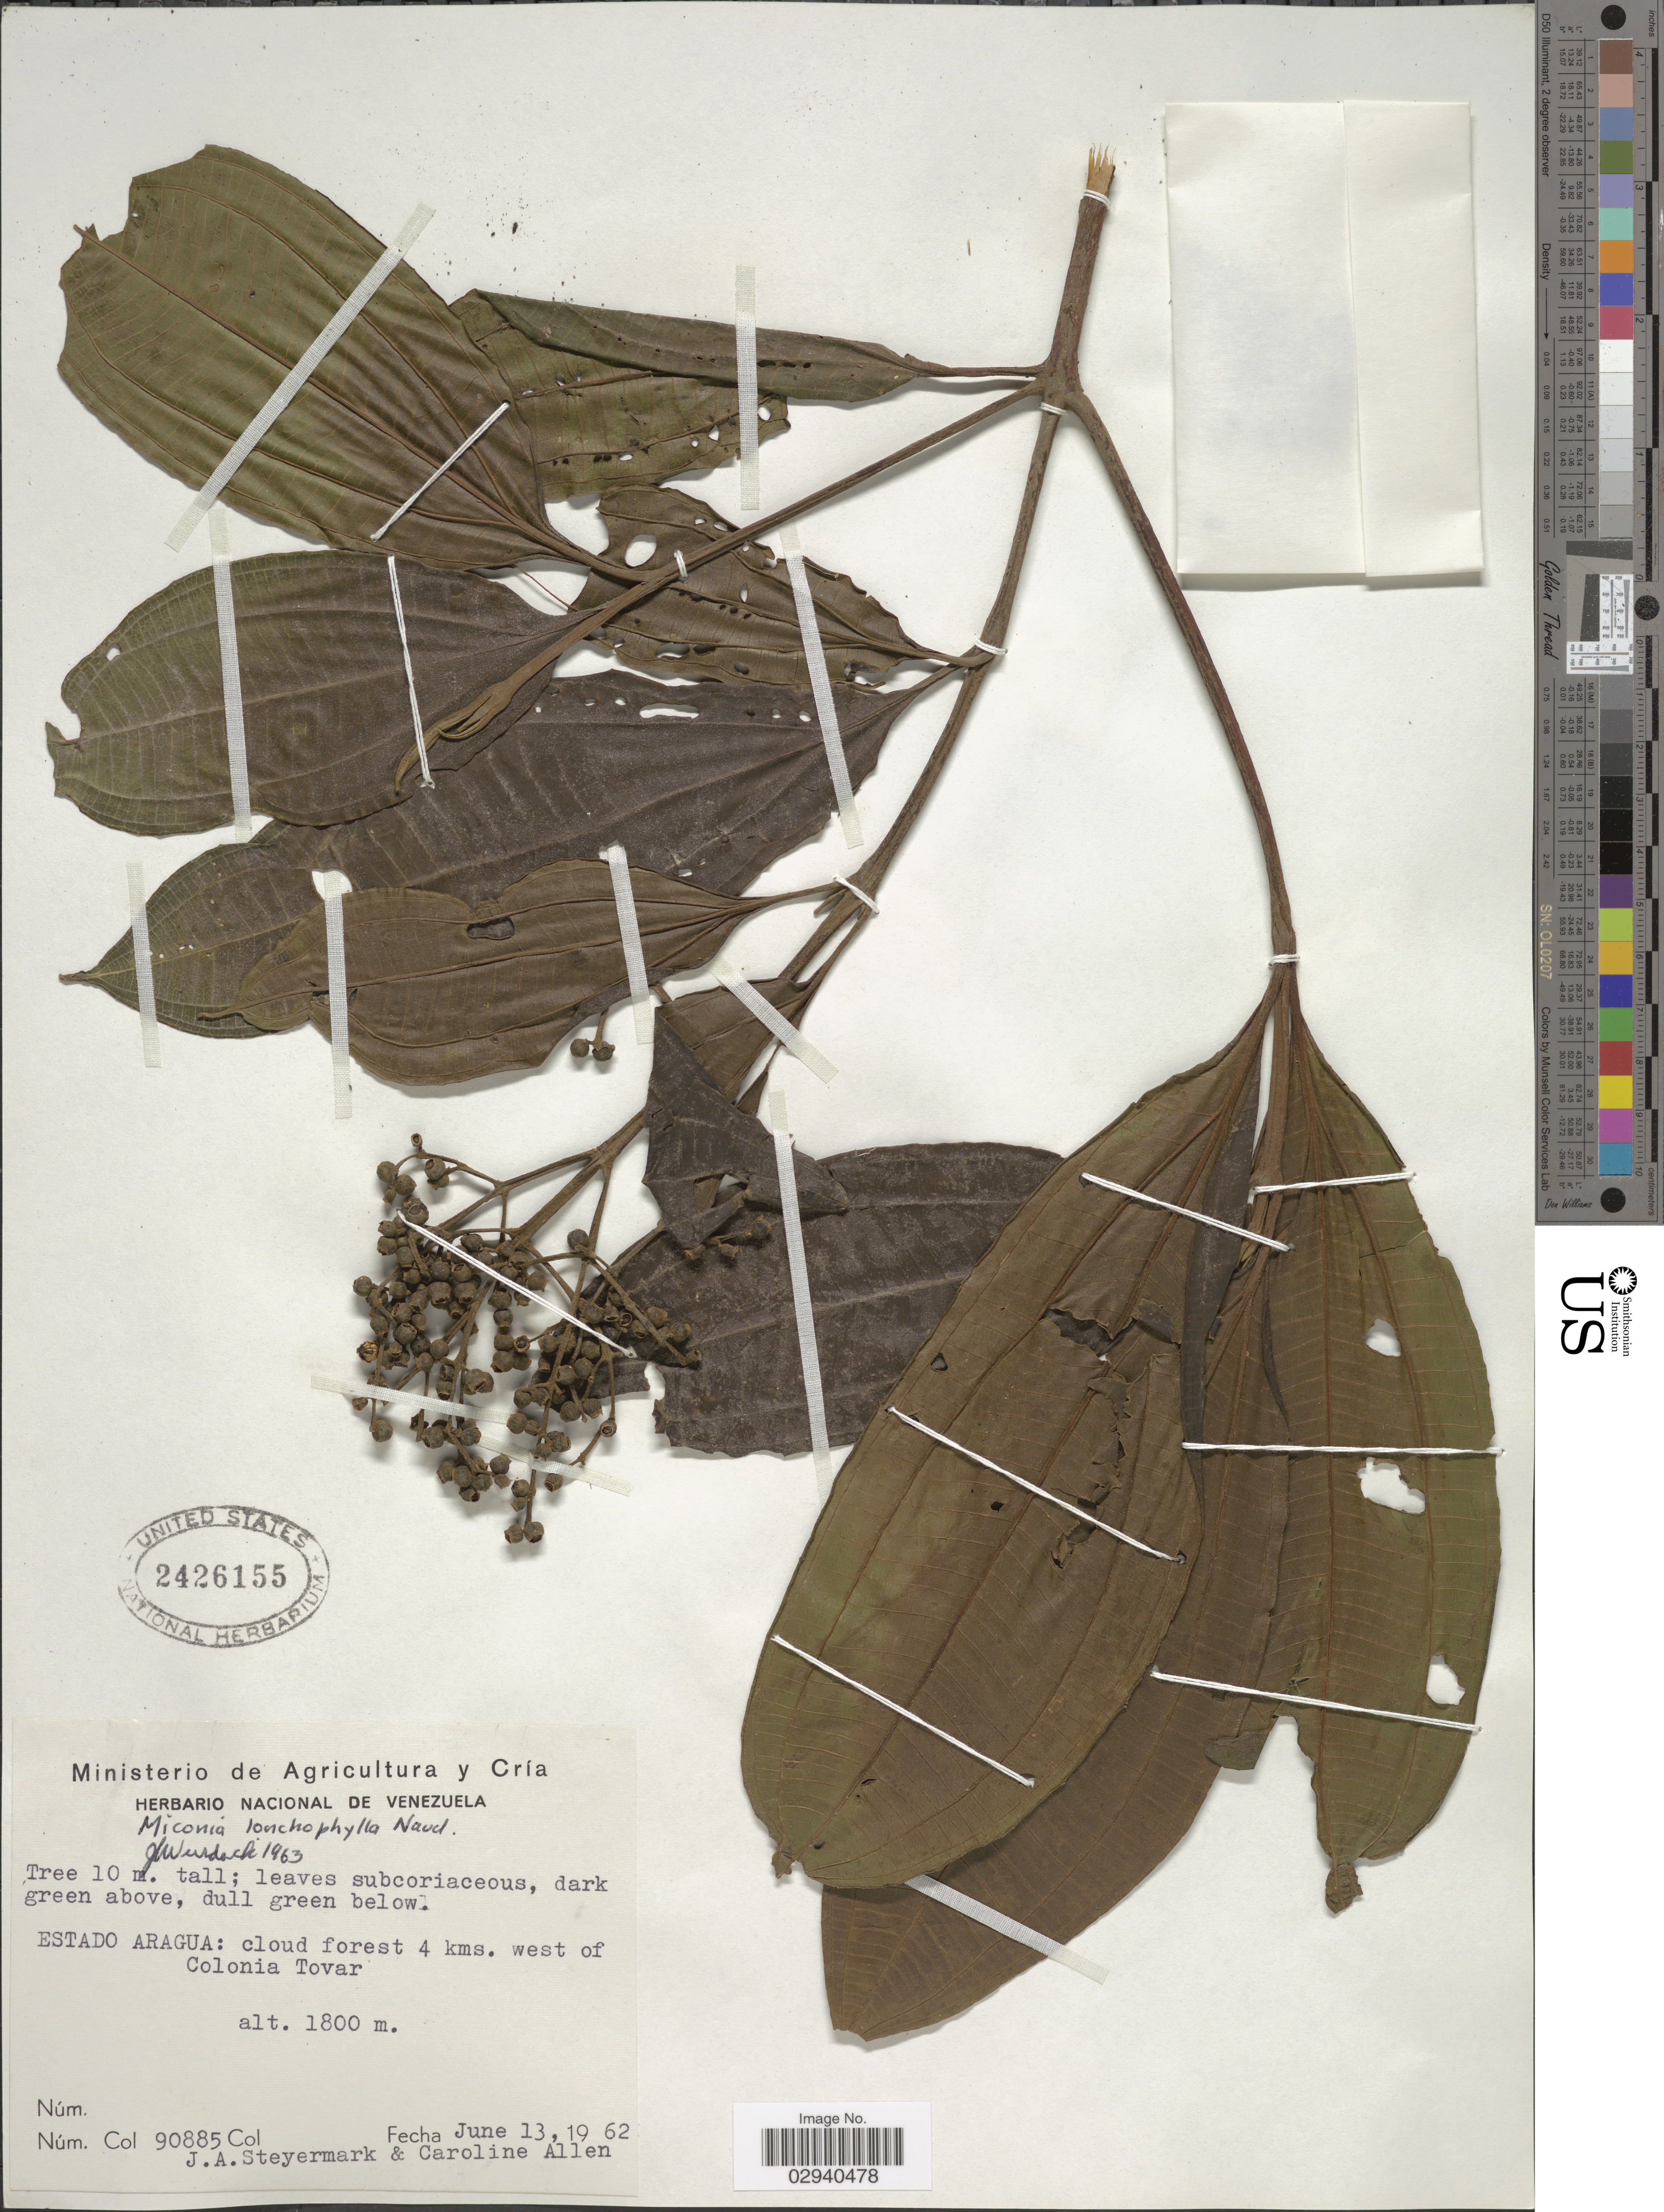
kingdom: Plantae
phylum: Tracheophyta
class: Magnoliopsida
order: Myrtales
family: Melastomataceae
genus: Miconia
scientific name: Miconia lonchophylla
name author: Naudin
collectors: J. Steyermark & C. K. Allen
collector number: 90885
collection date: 1962-06-13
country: Venezuela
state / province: Aragua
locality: Cloud forest 4 kms. west of Colonia Tovar.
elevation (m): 1800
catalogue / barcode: US 2426155